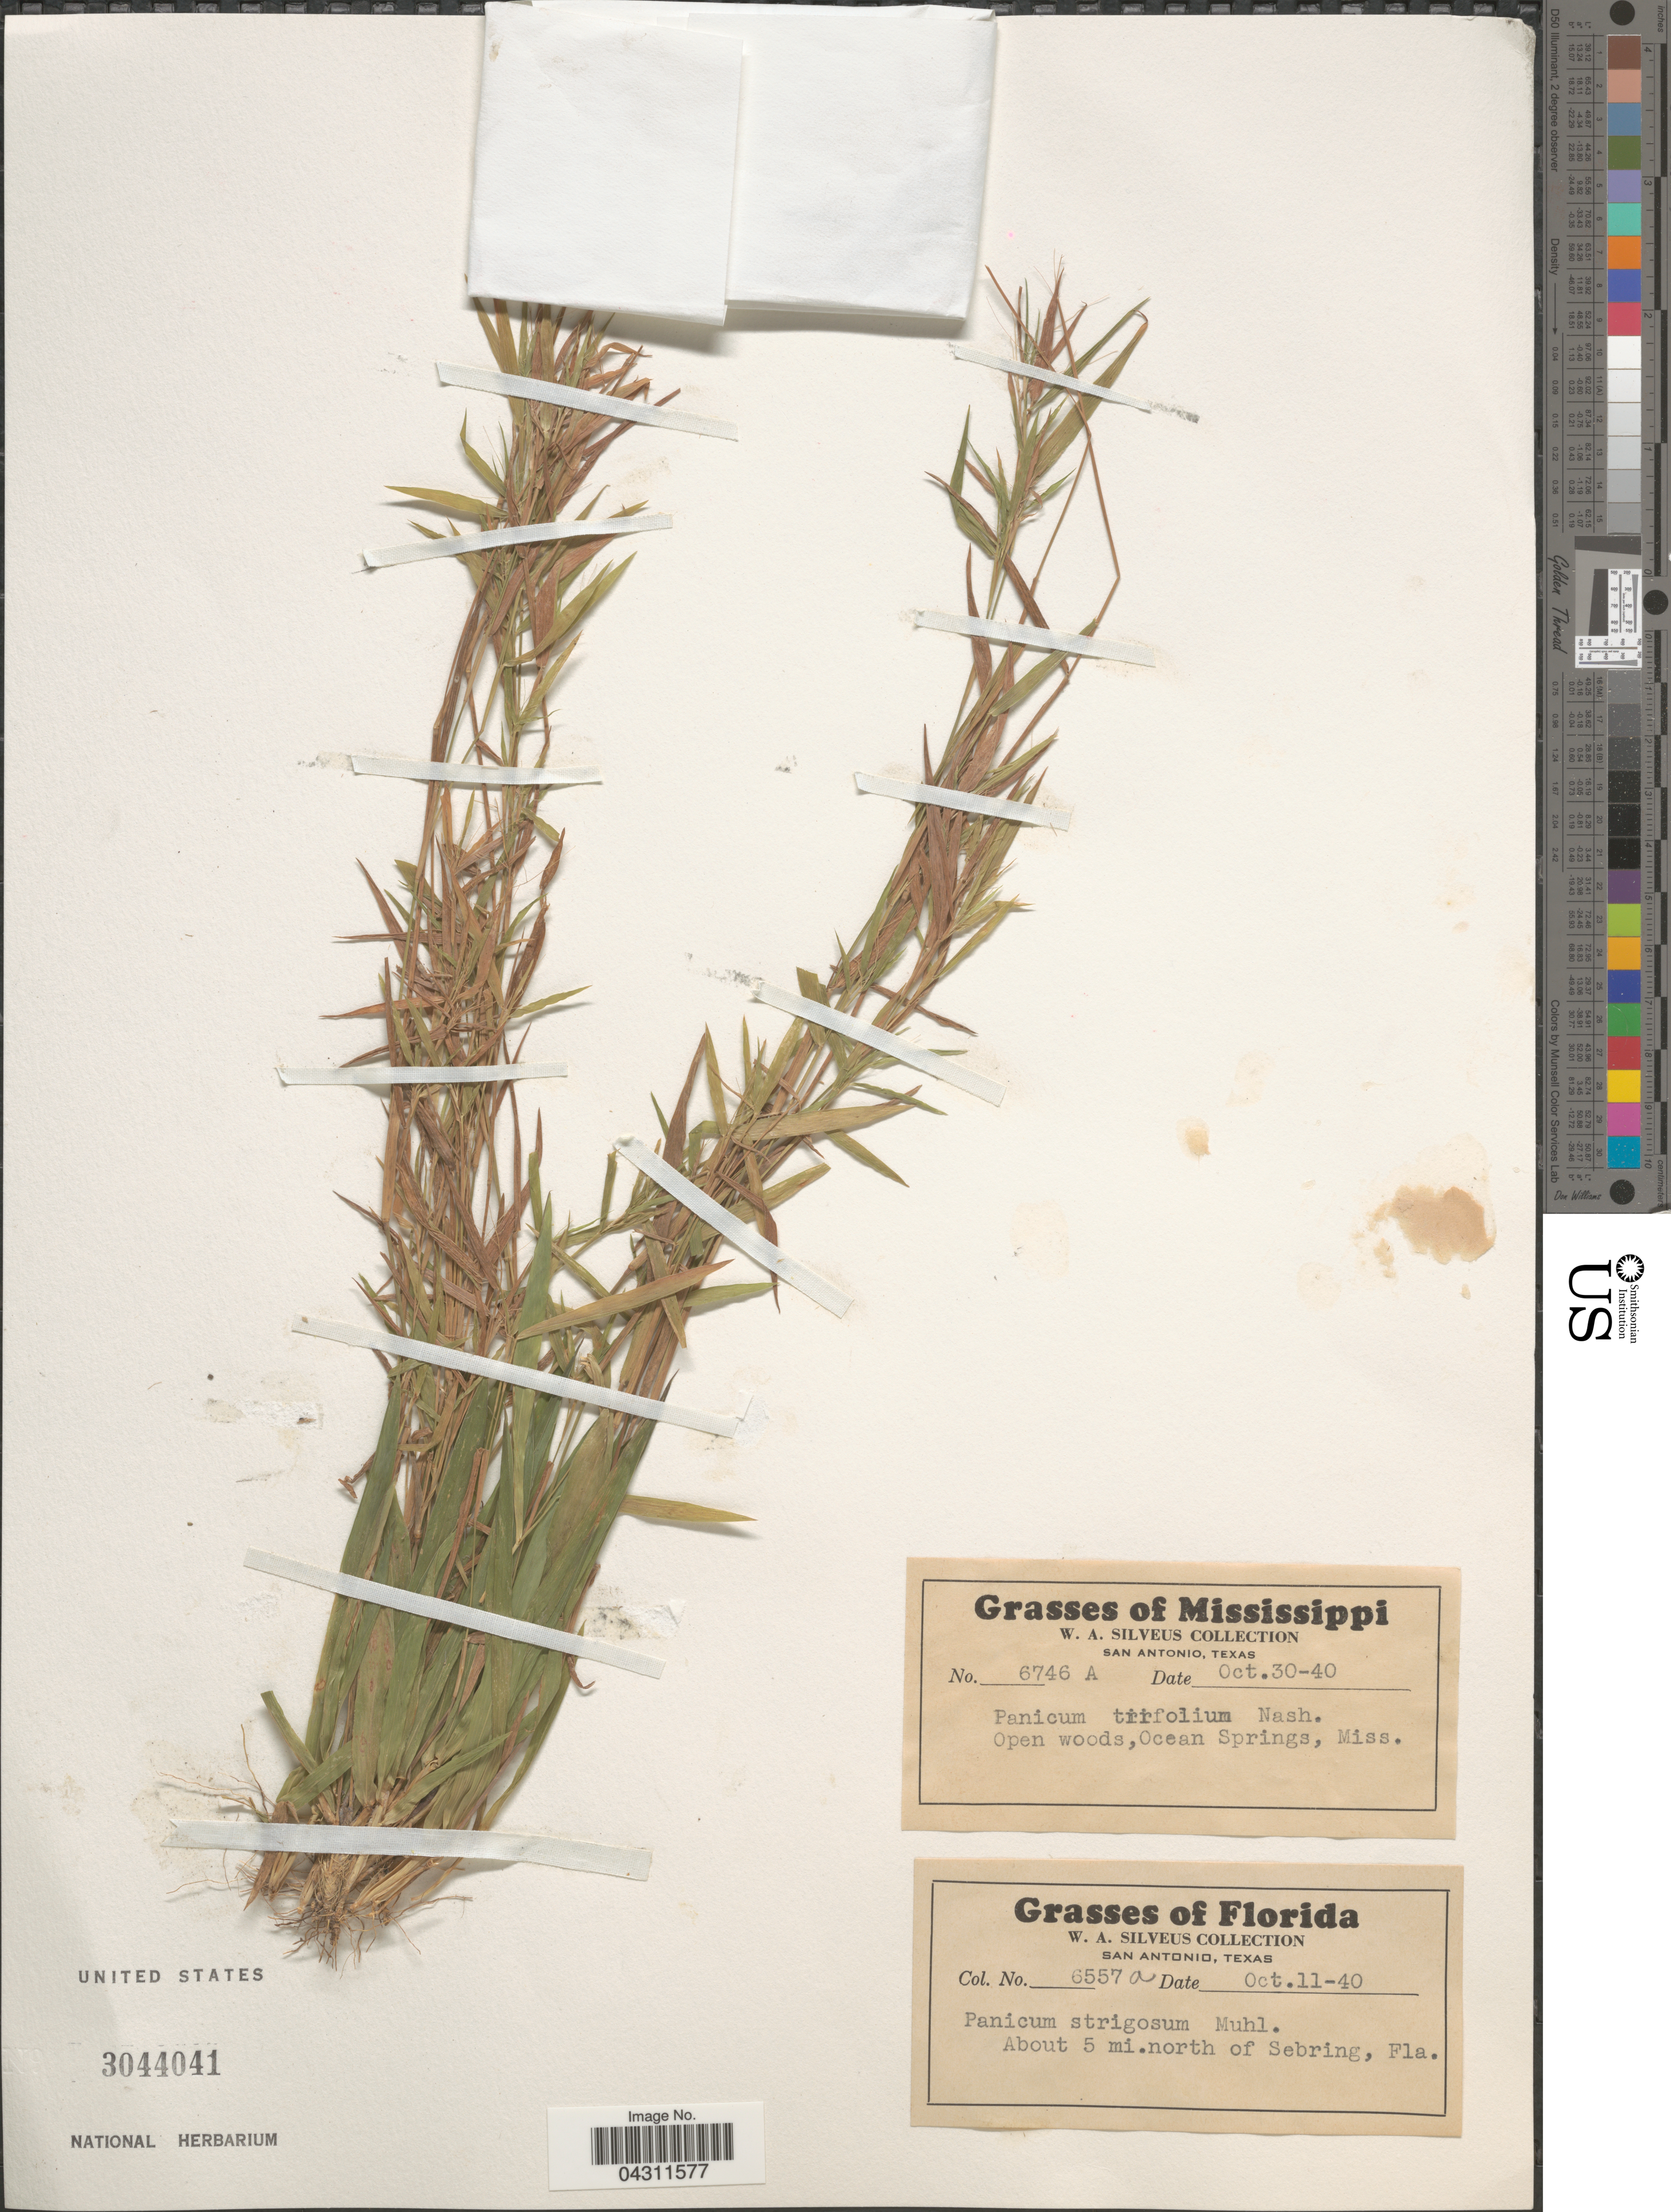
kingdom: Plantae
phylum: Tracheophyta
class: Liliopsida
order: Poales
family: Poaceae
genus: Dichanthelium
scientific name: Dichanthelium strigosum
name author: (Muhl. ex Elliott) Freckmann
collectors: W. Silveus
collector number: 6557A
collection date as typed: Transcribed d/m/y: 11/10/40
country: United States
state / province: Florida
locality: About 5 mi. north of Sebring.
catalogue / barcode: US 3044041-2